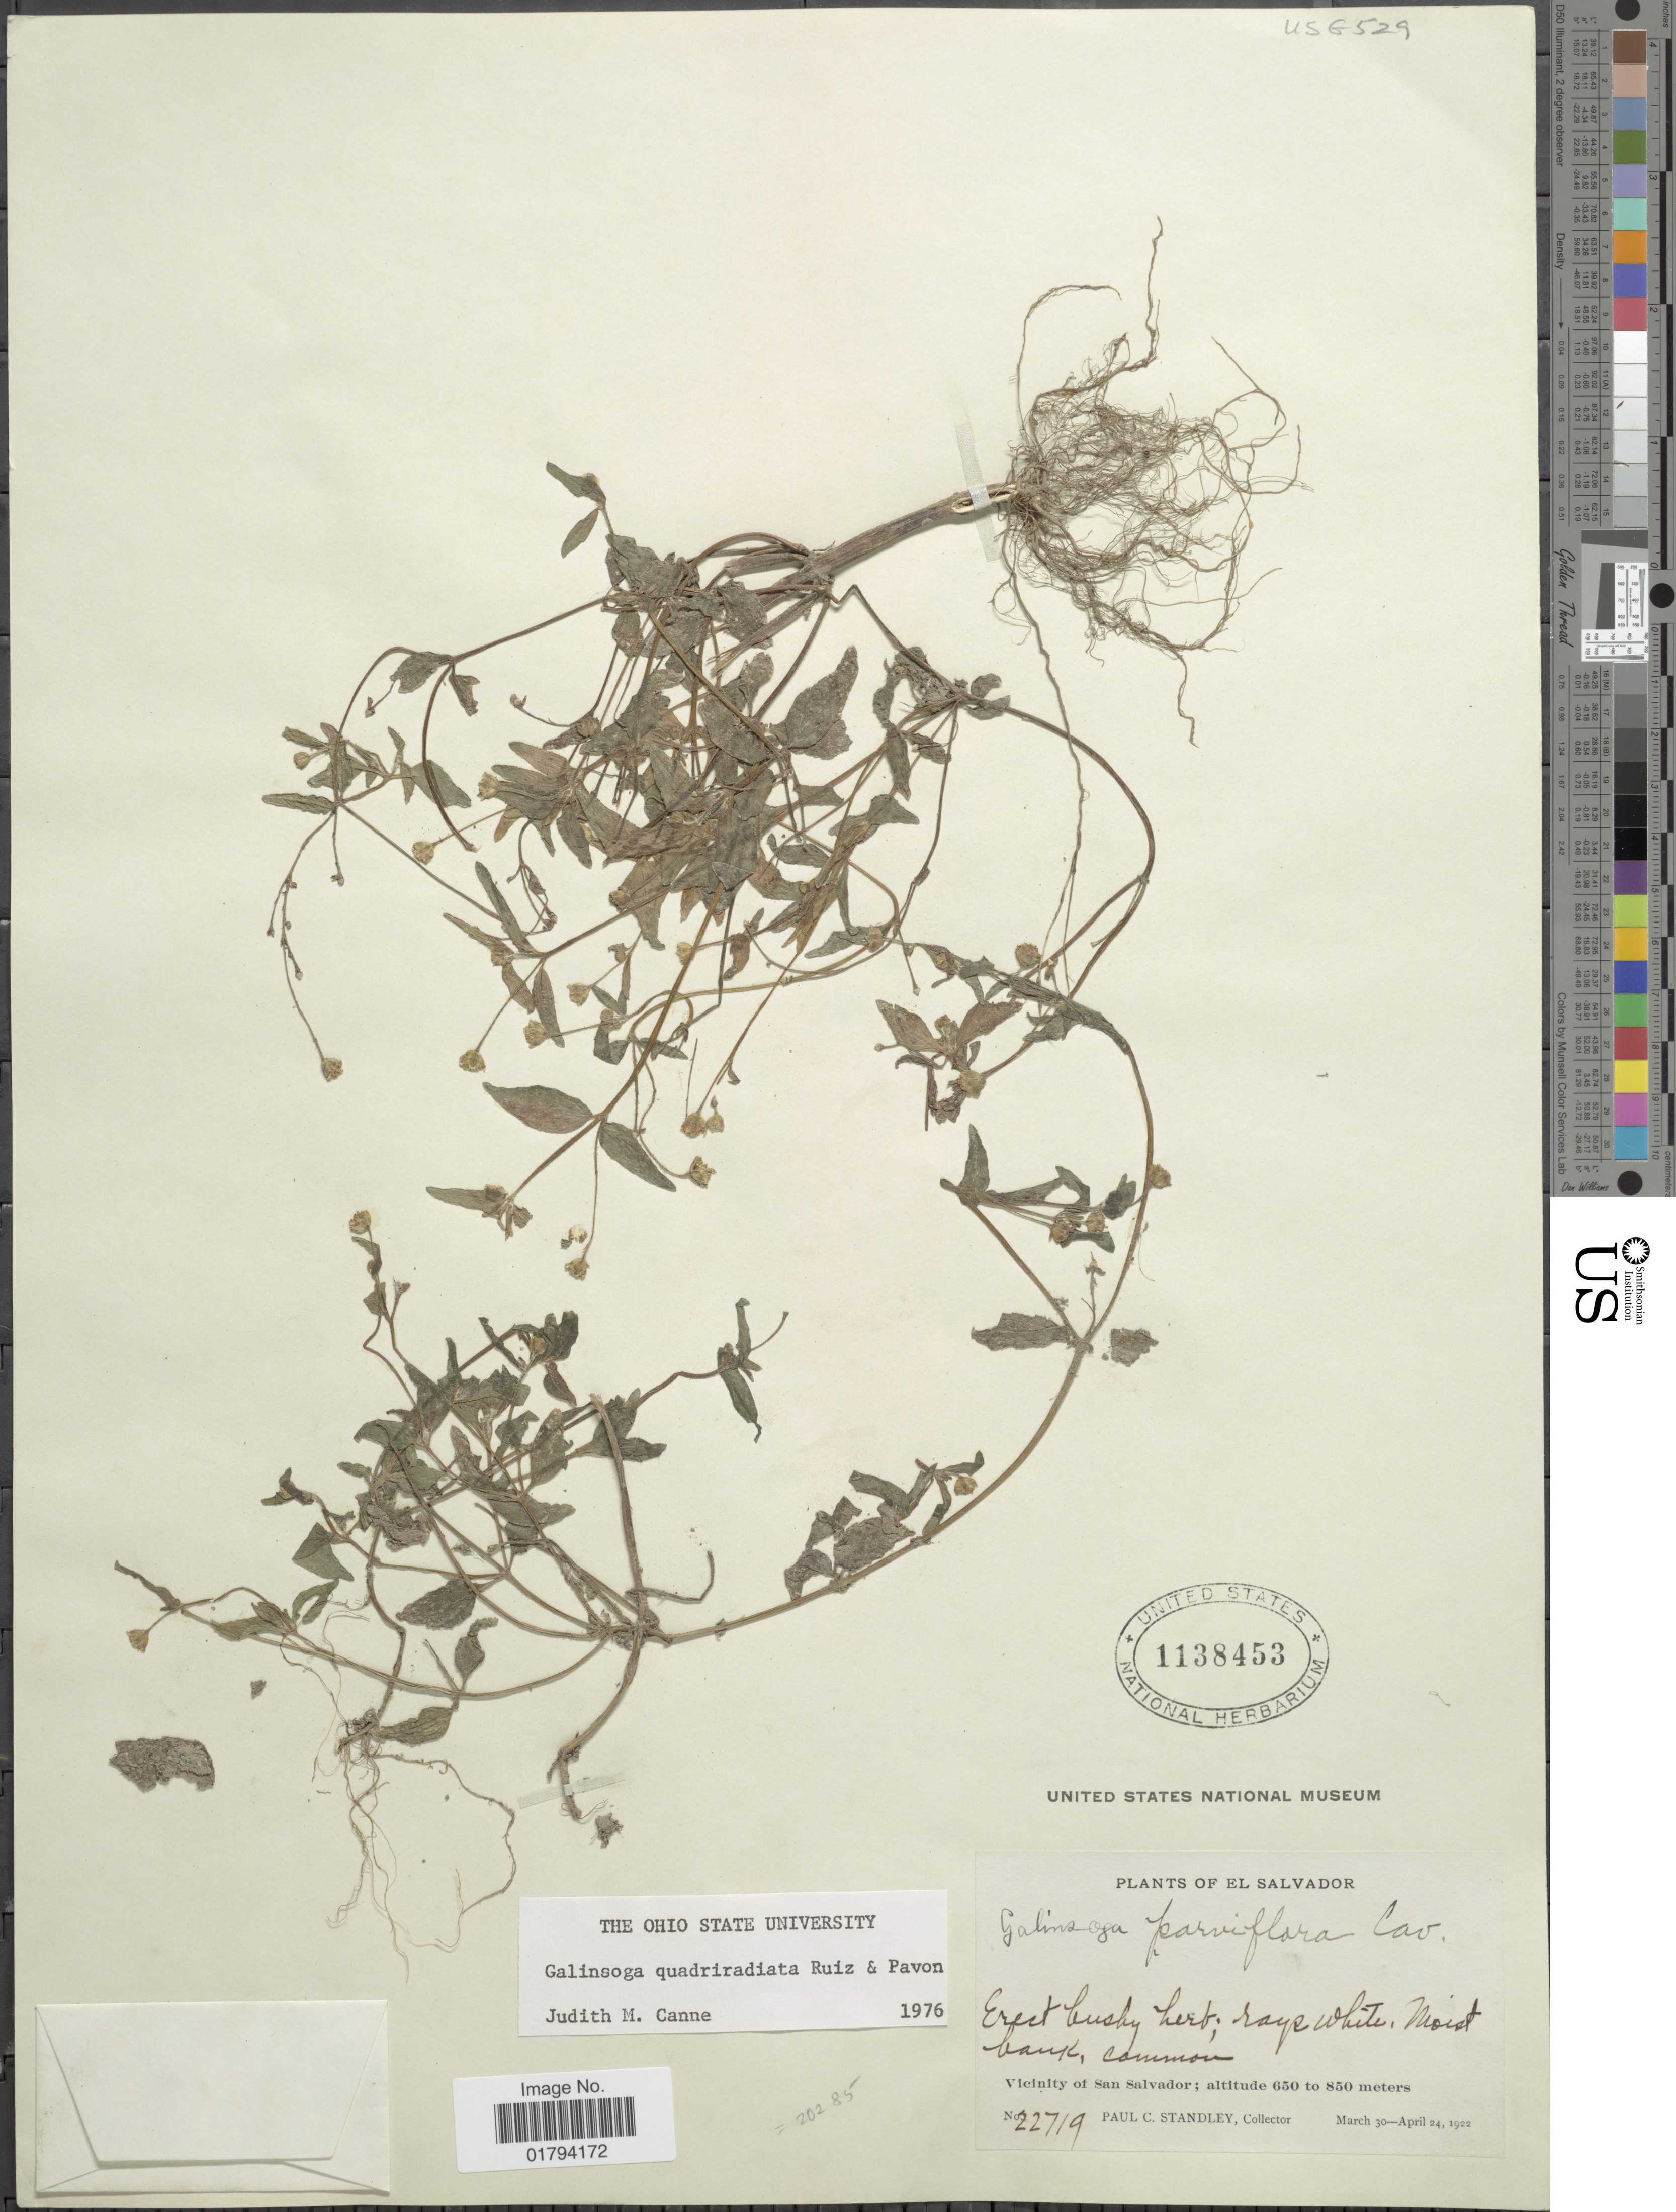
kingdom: Plantae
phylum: Tracheophyta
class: Magnoliopsida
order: Asterales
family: Asteraceae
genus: Galinsoga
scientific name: Galinsoga quadriradiata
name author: Ruiz & Pav.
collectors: P. C. Standley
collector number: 22719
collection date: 1922-03-30/1922-04-24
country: El Salvador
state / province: San Salvador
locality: Vicinity of San Salvador.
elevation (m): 650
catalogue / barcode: US 1138453